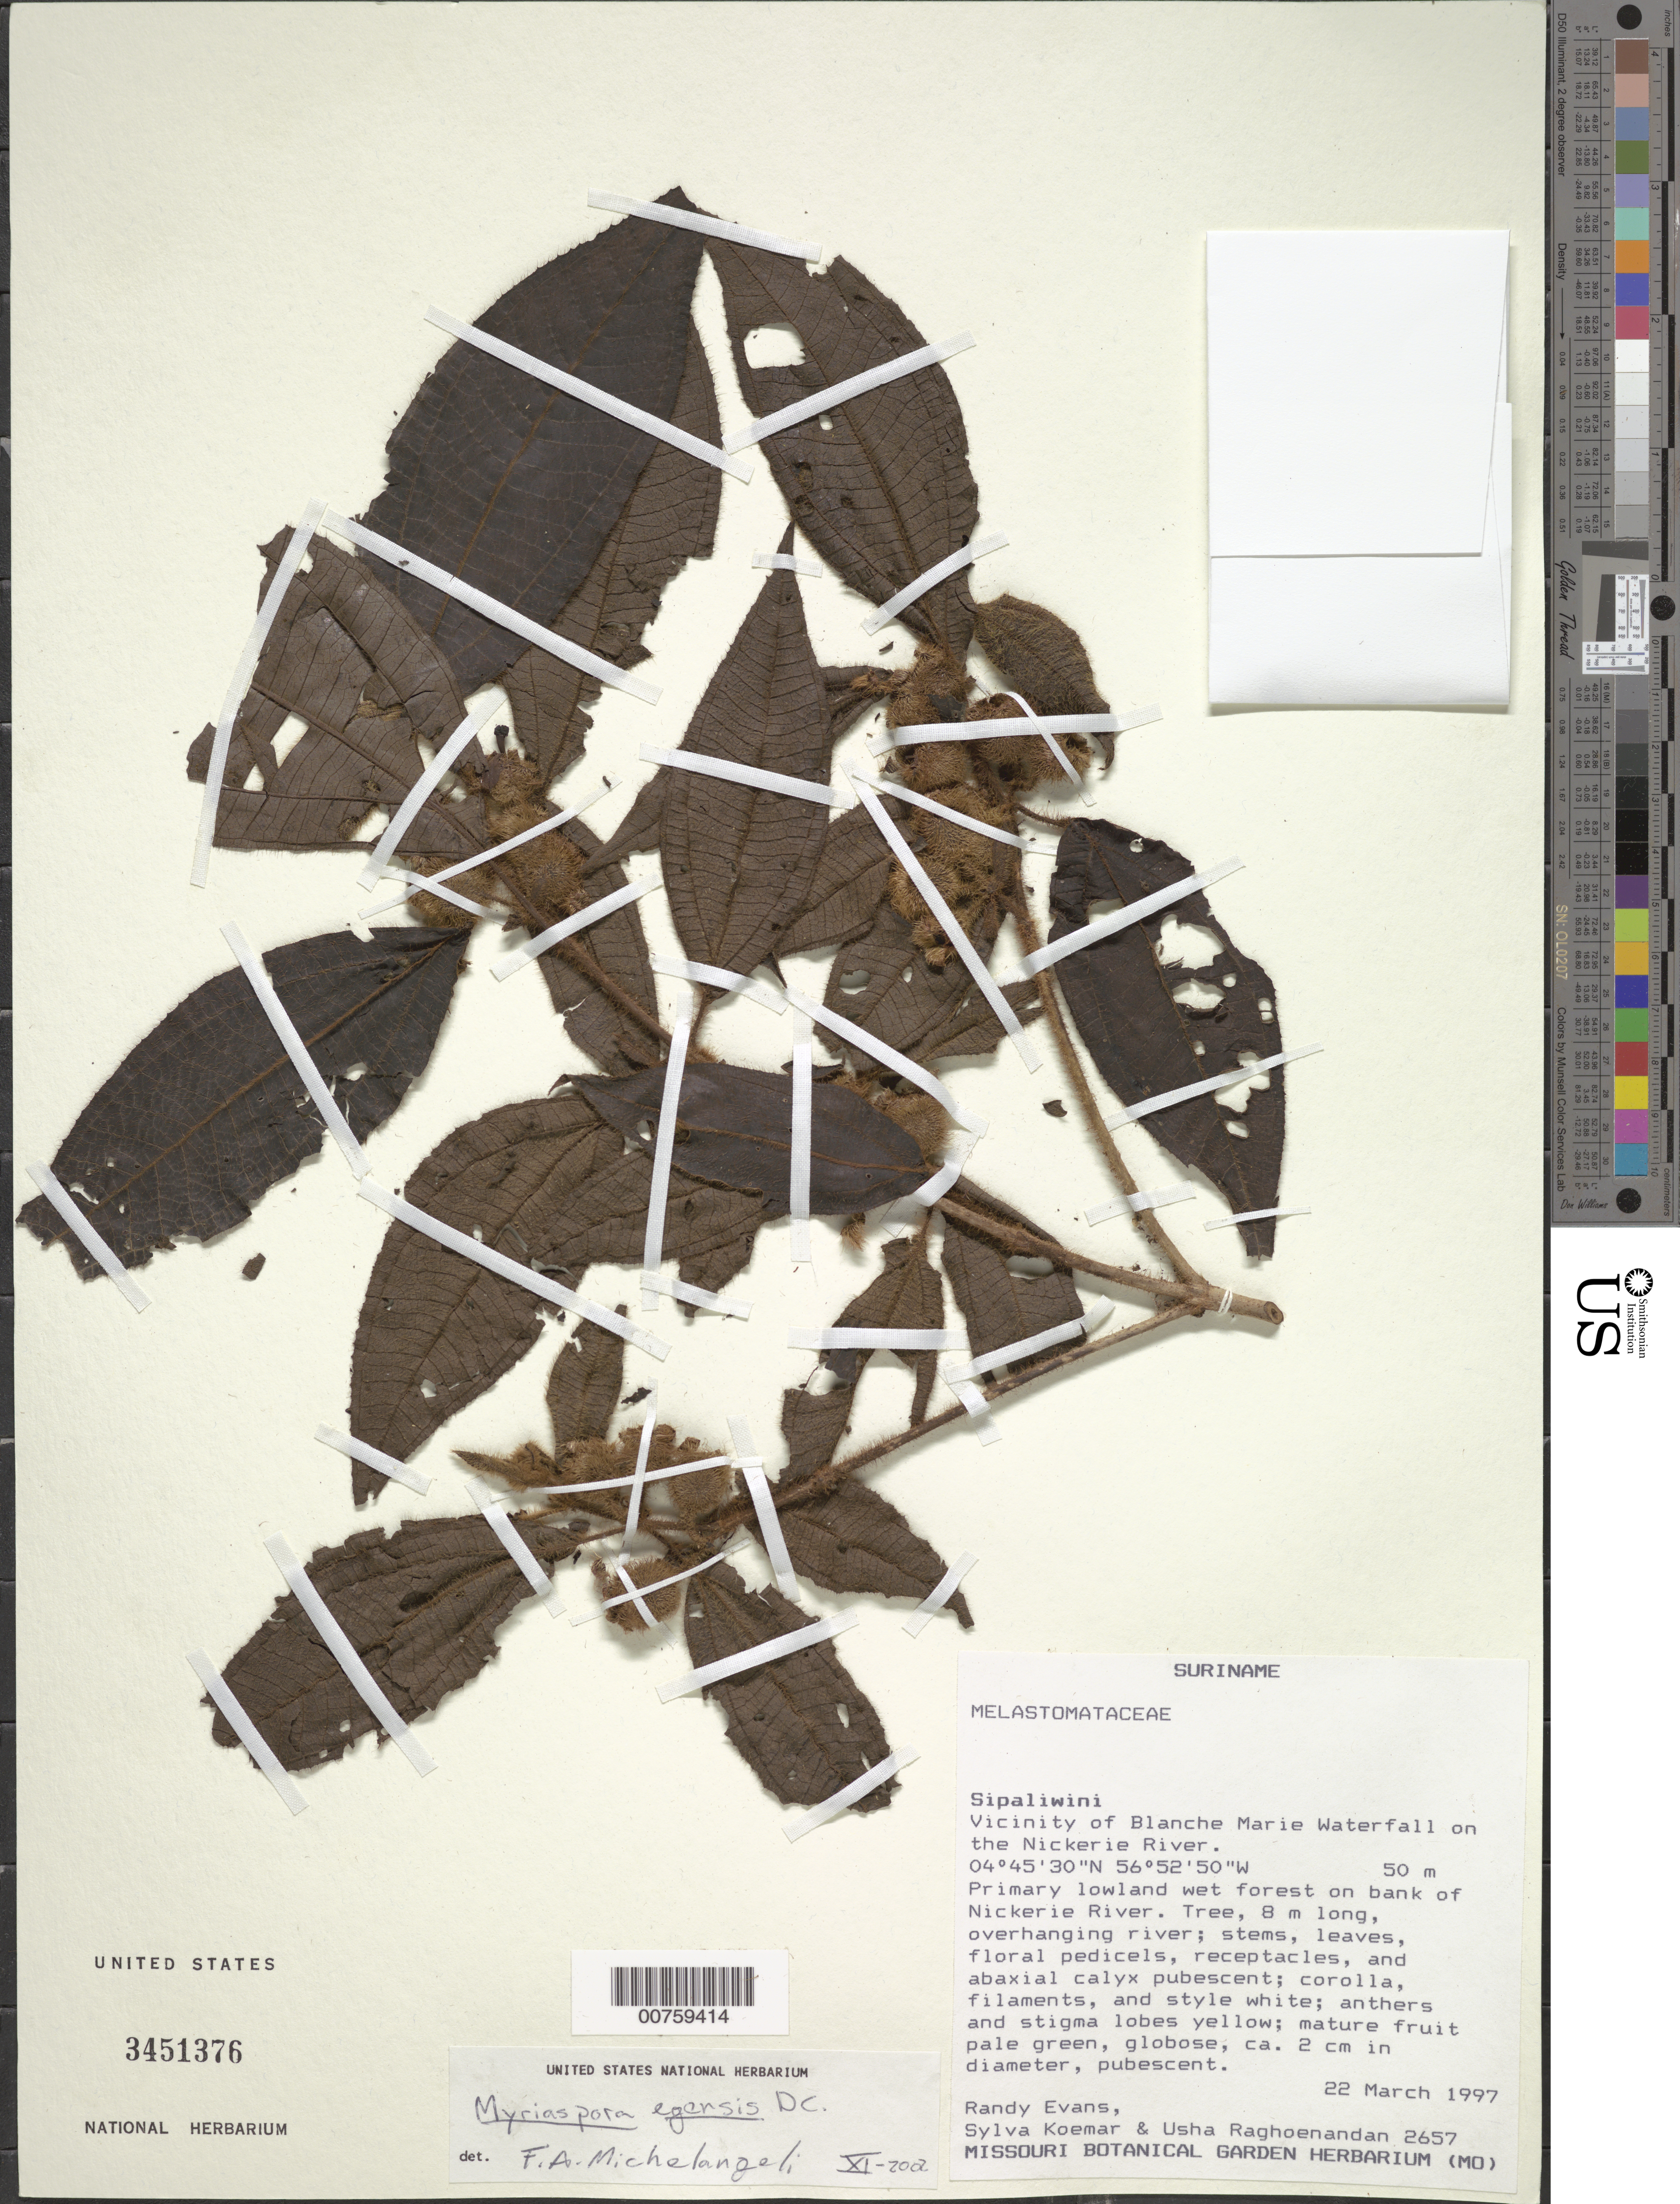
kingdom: Plantae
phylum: Tracheophyta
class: Magnoliopsida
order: Myrtales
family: Melastomataceae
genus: Bellucia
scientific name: Bellucia egensis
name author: (DC.) Penneys et al.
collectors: R. Evans, S. Koemar & U. Raghoenandan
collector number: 2657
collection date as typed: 22-Mar-97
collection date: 1997-03-22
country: Suriname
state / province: Sipaliwini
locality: Blanche Marie Waterfall, vic., on Nickerie R.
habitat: Primary lowland wet forest on bank of river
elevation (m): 50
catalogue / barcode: US 3451376